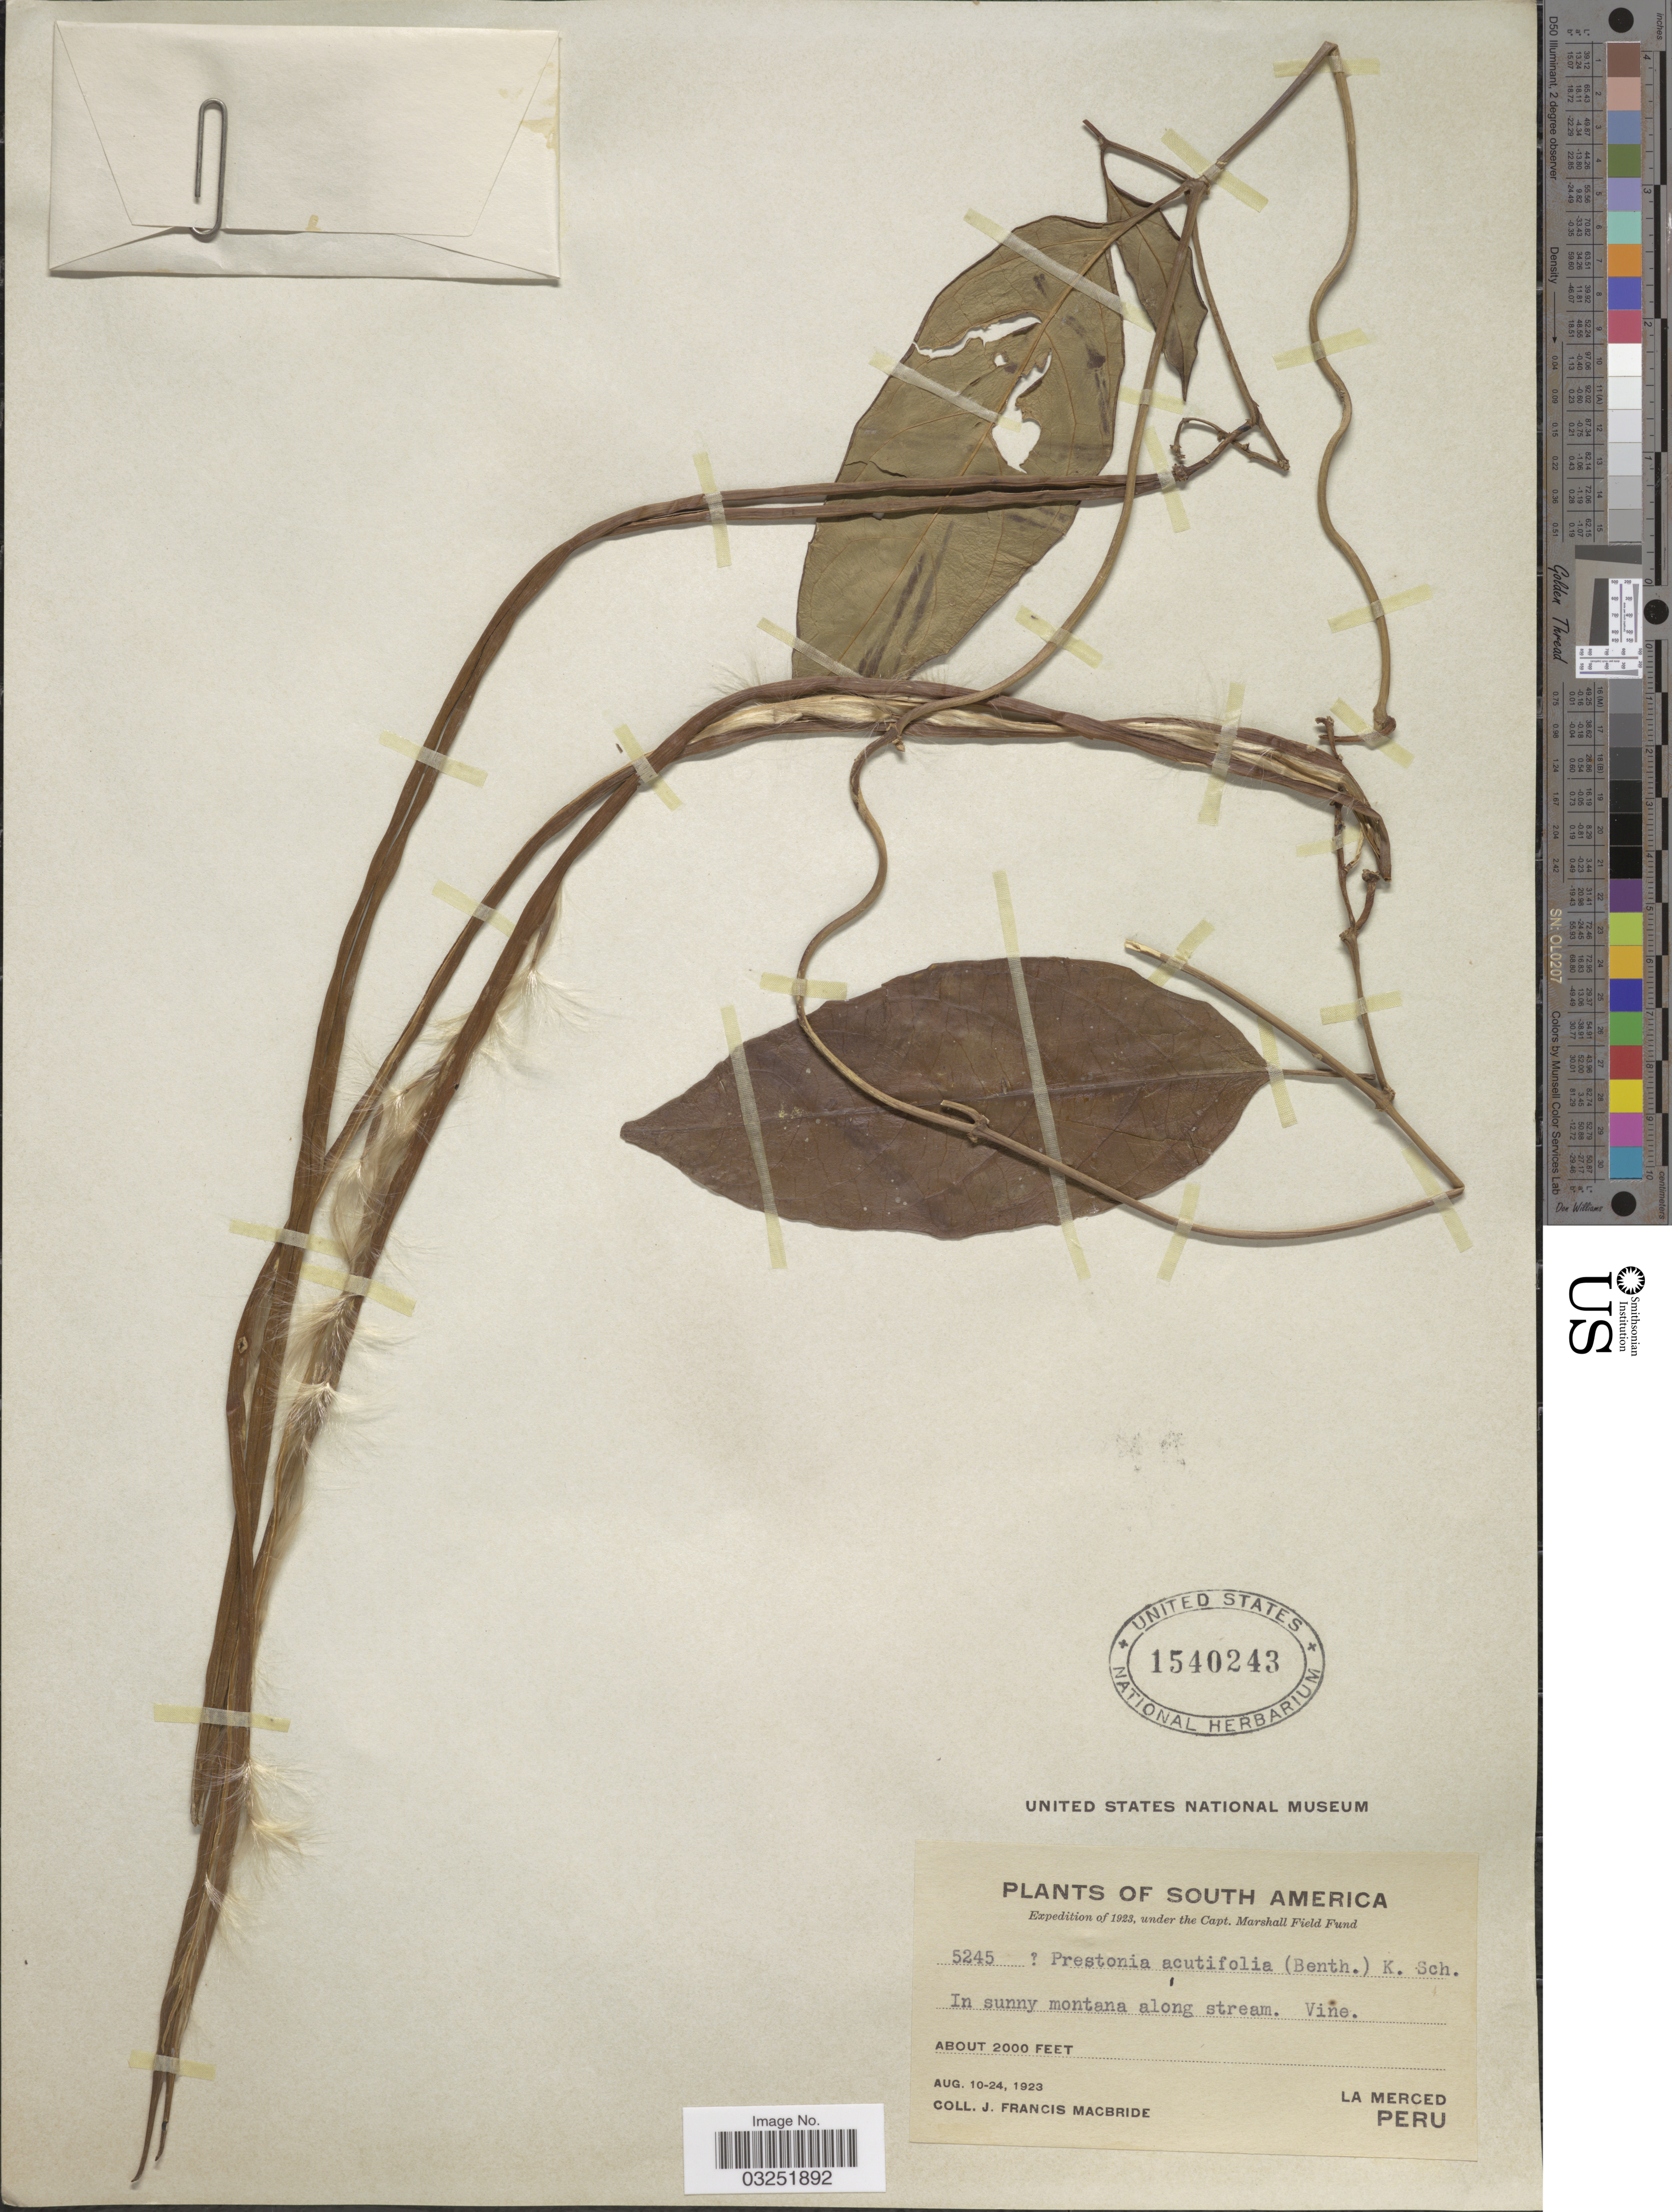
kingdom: Plantae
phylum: Tracheophyta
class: Magnoliopsida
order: Gentianales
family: Apocynaceae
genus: Prestonia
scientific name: Prestonia acutifolia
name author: (Benth. & Müll. Arg.) K. Schum.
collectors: J. F. Macbride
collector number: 5245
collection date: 1923-08-10/1923-08-24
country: Peru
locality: La Merced.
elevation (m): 610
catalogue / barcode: US 1540243